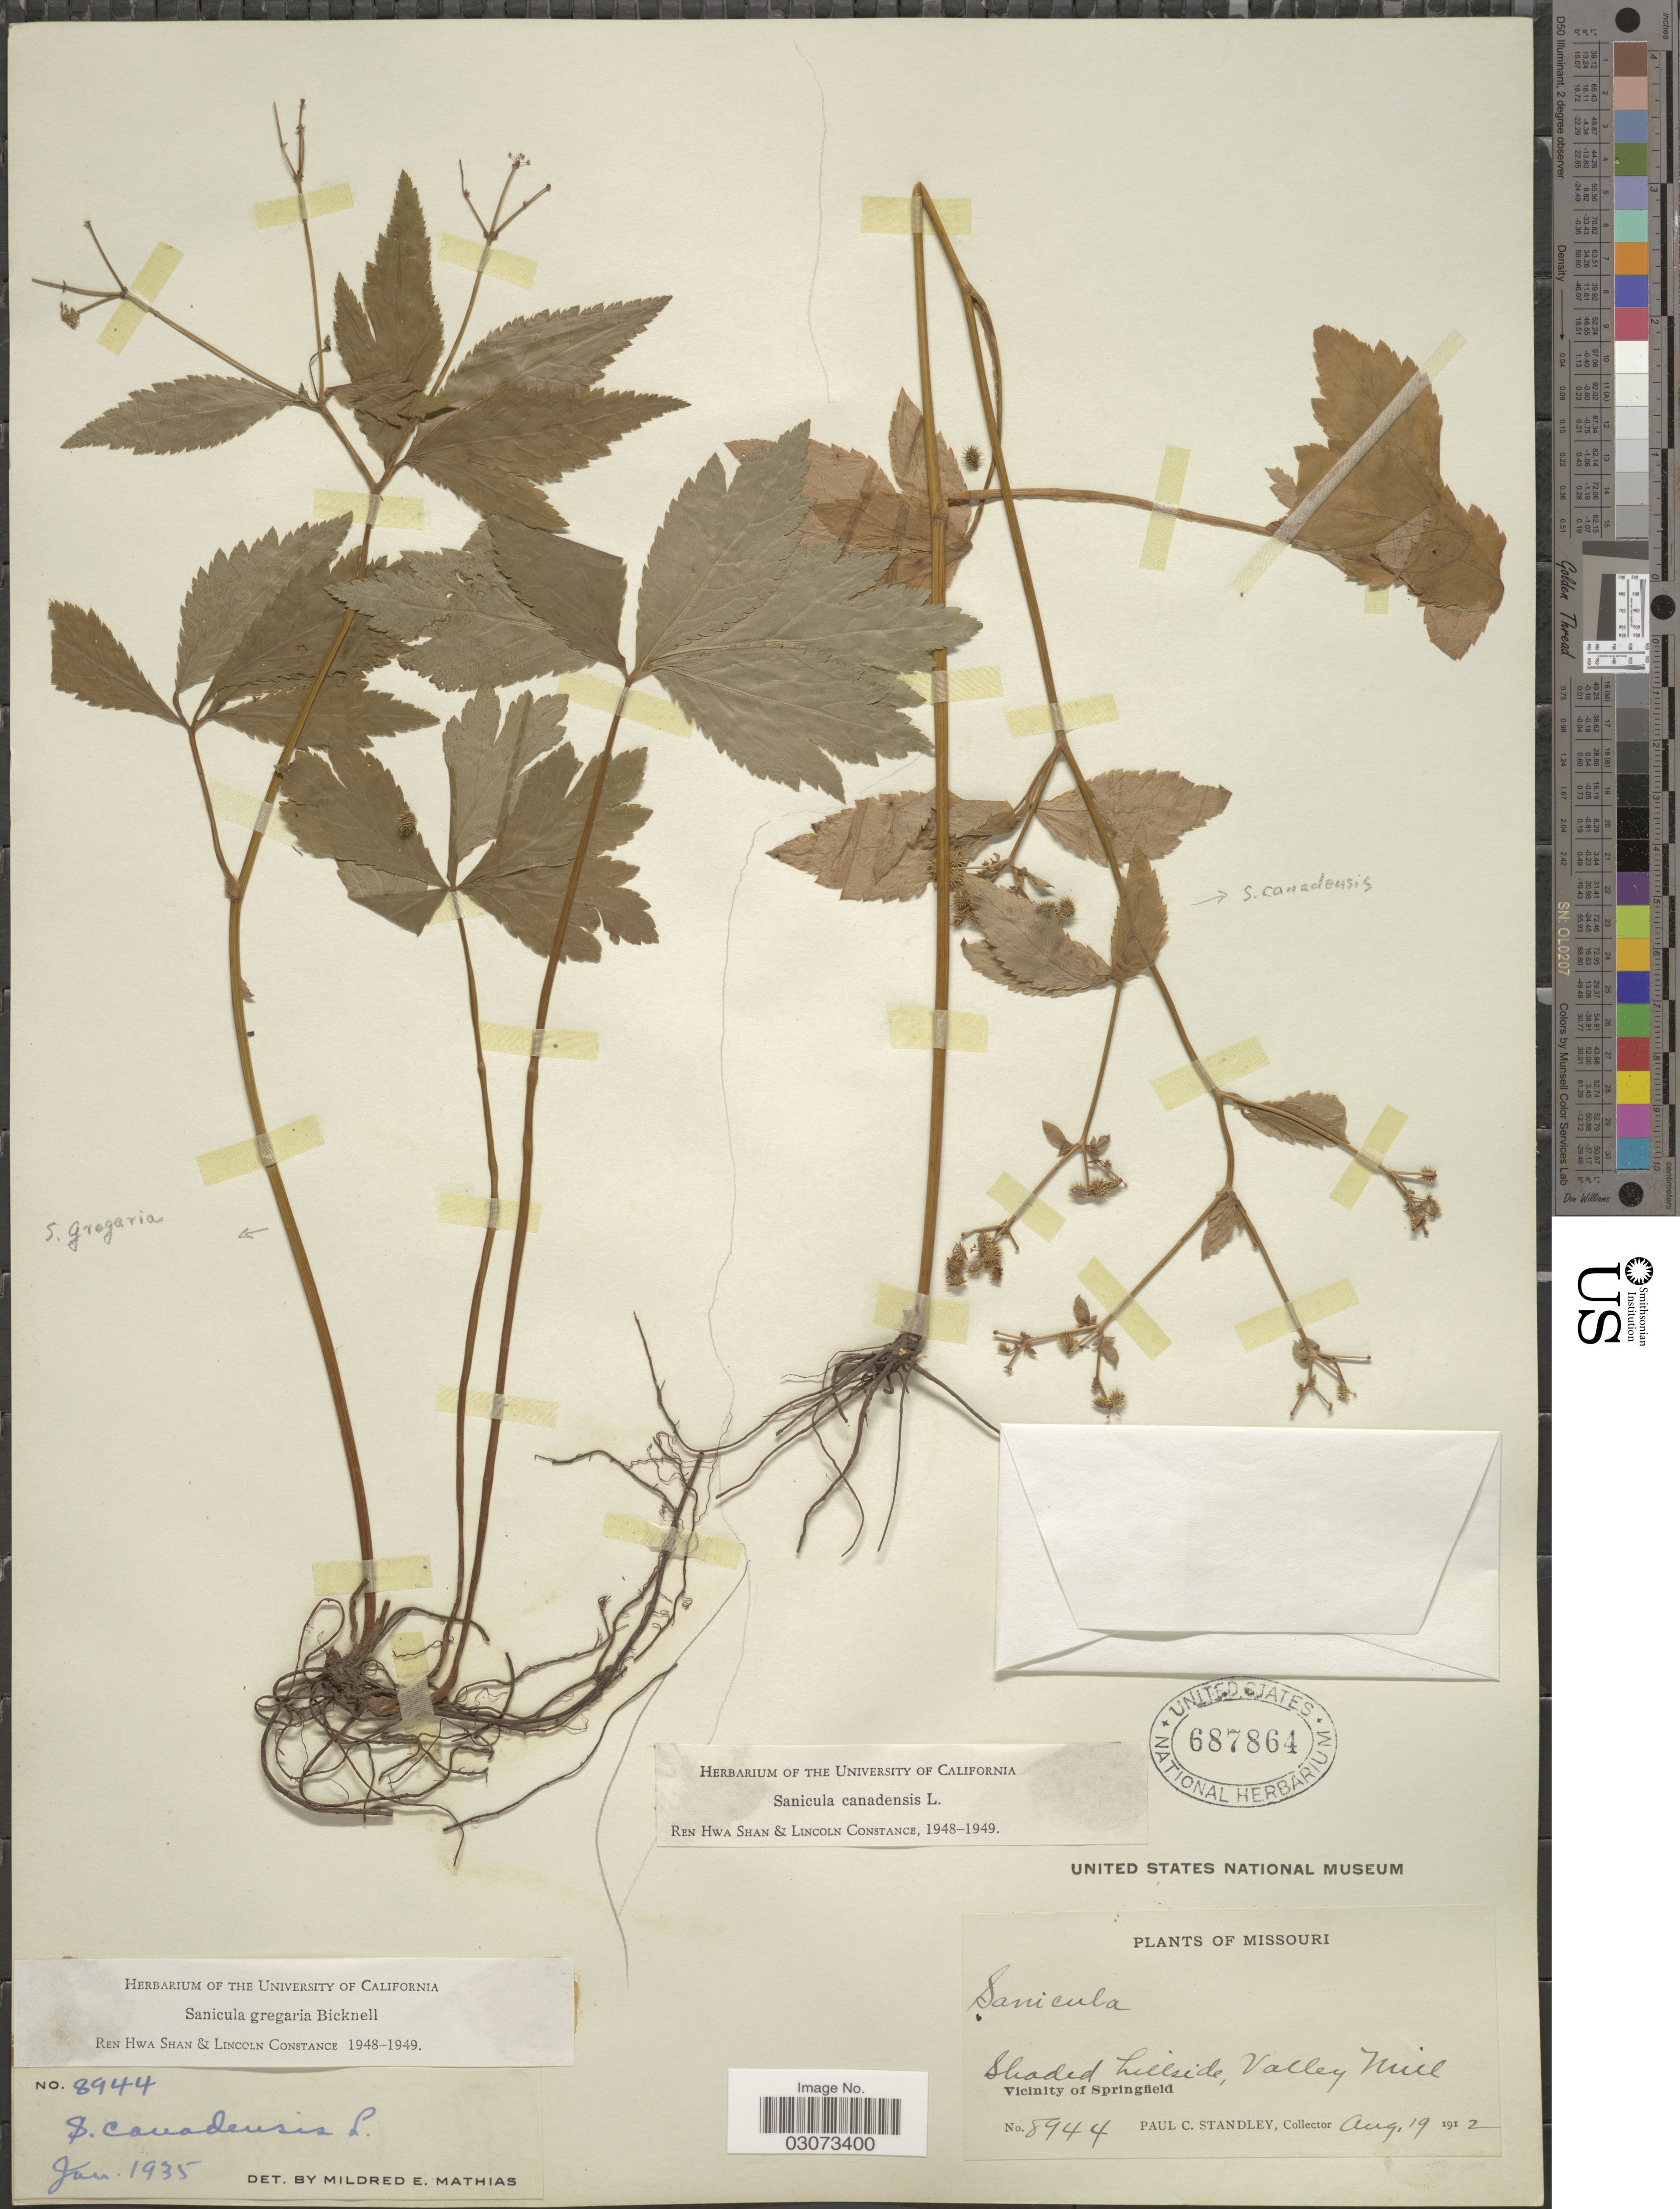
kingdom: Plantae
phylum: Tracheophyta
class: Magnoliopsida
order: Apiales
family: Apiaceae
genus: Sanicula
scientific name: Sanicula canadensis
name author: L.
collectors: P. C. Standley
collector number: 8944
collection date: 1912-08-19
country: United States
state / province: Missouri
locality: Valley Mill. Vicinity of Springfield.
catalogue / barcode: US 687864